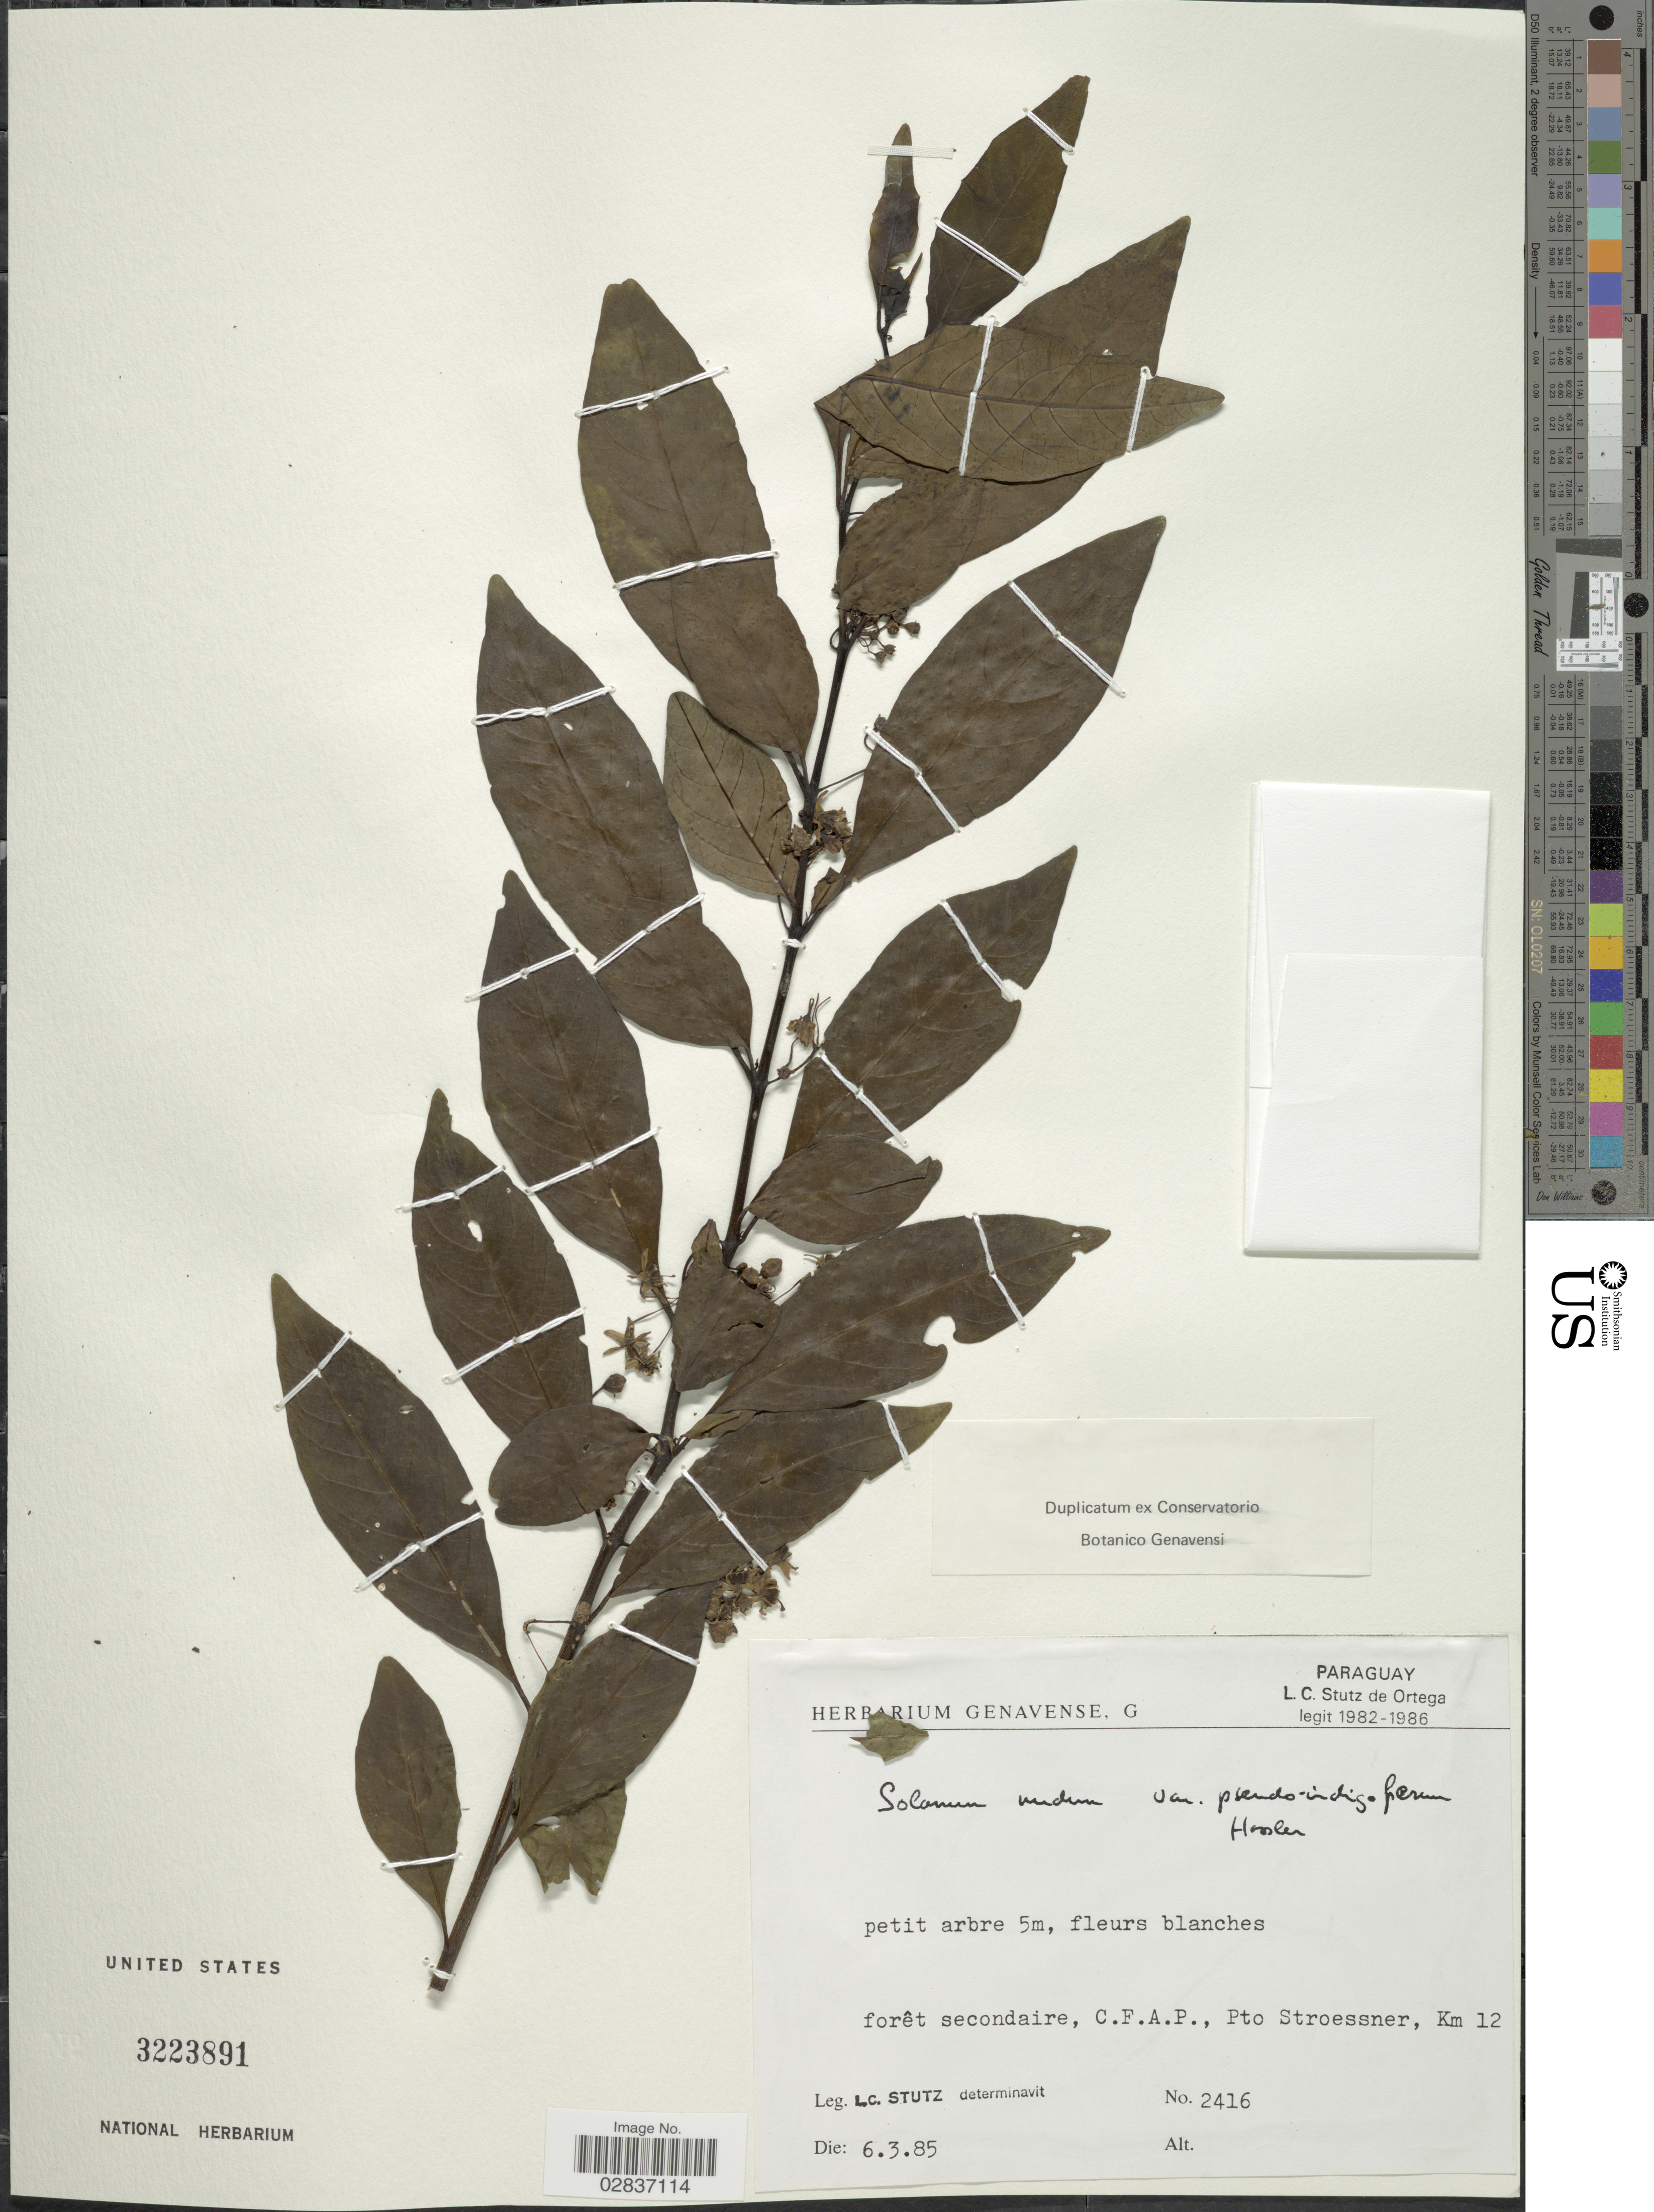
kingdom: Plantae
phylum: Tracheophyta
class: Magnoliopsida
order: Solanales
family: Solanaceae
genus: Solanum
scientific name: Solanum nudum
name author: Dunal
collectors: L. C. Stutz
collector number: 2416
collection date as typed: Transcribed d/m/y: 6/3/85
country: Paraguay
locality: Forêt secondaire, C.F.A.P., Pto Stroessner, Km 12.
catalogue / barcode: US 3223891